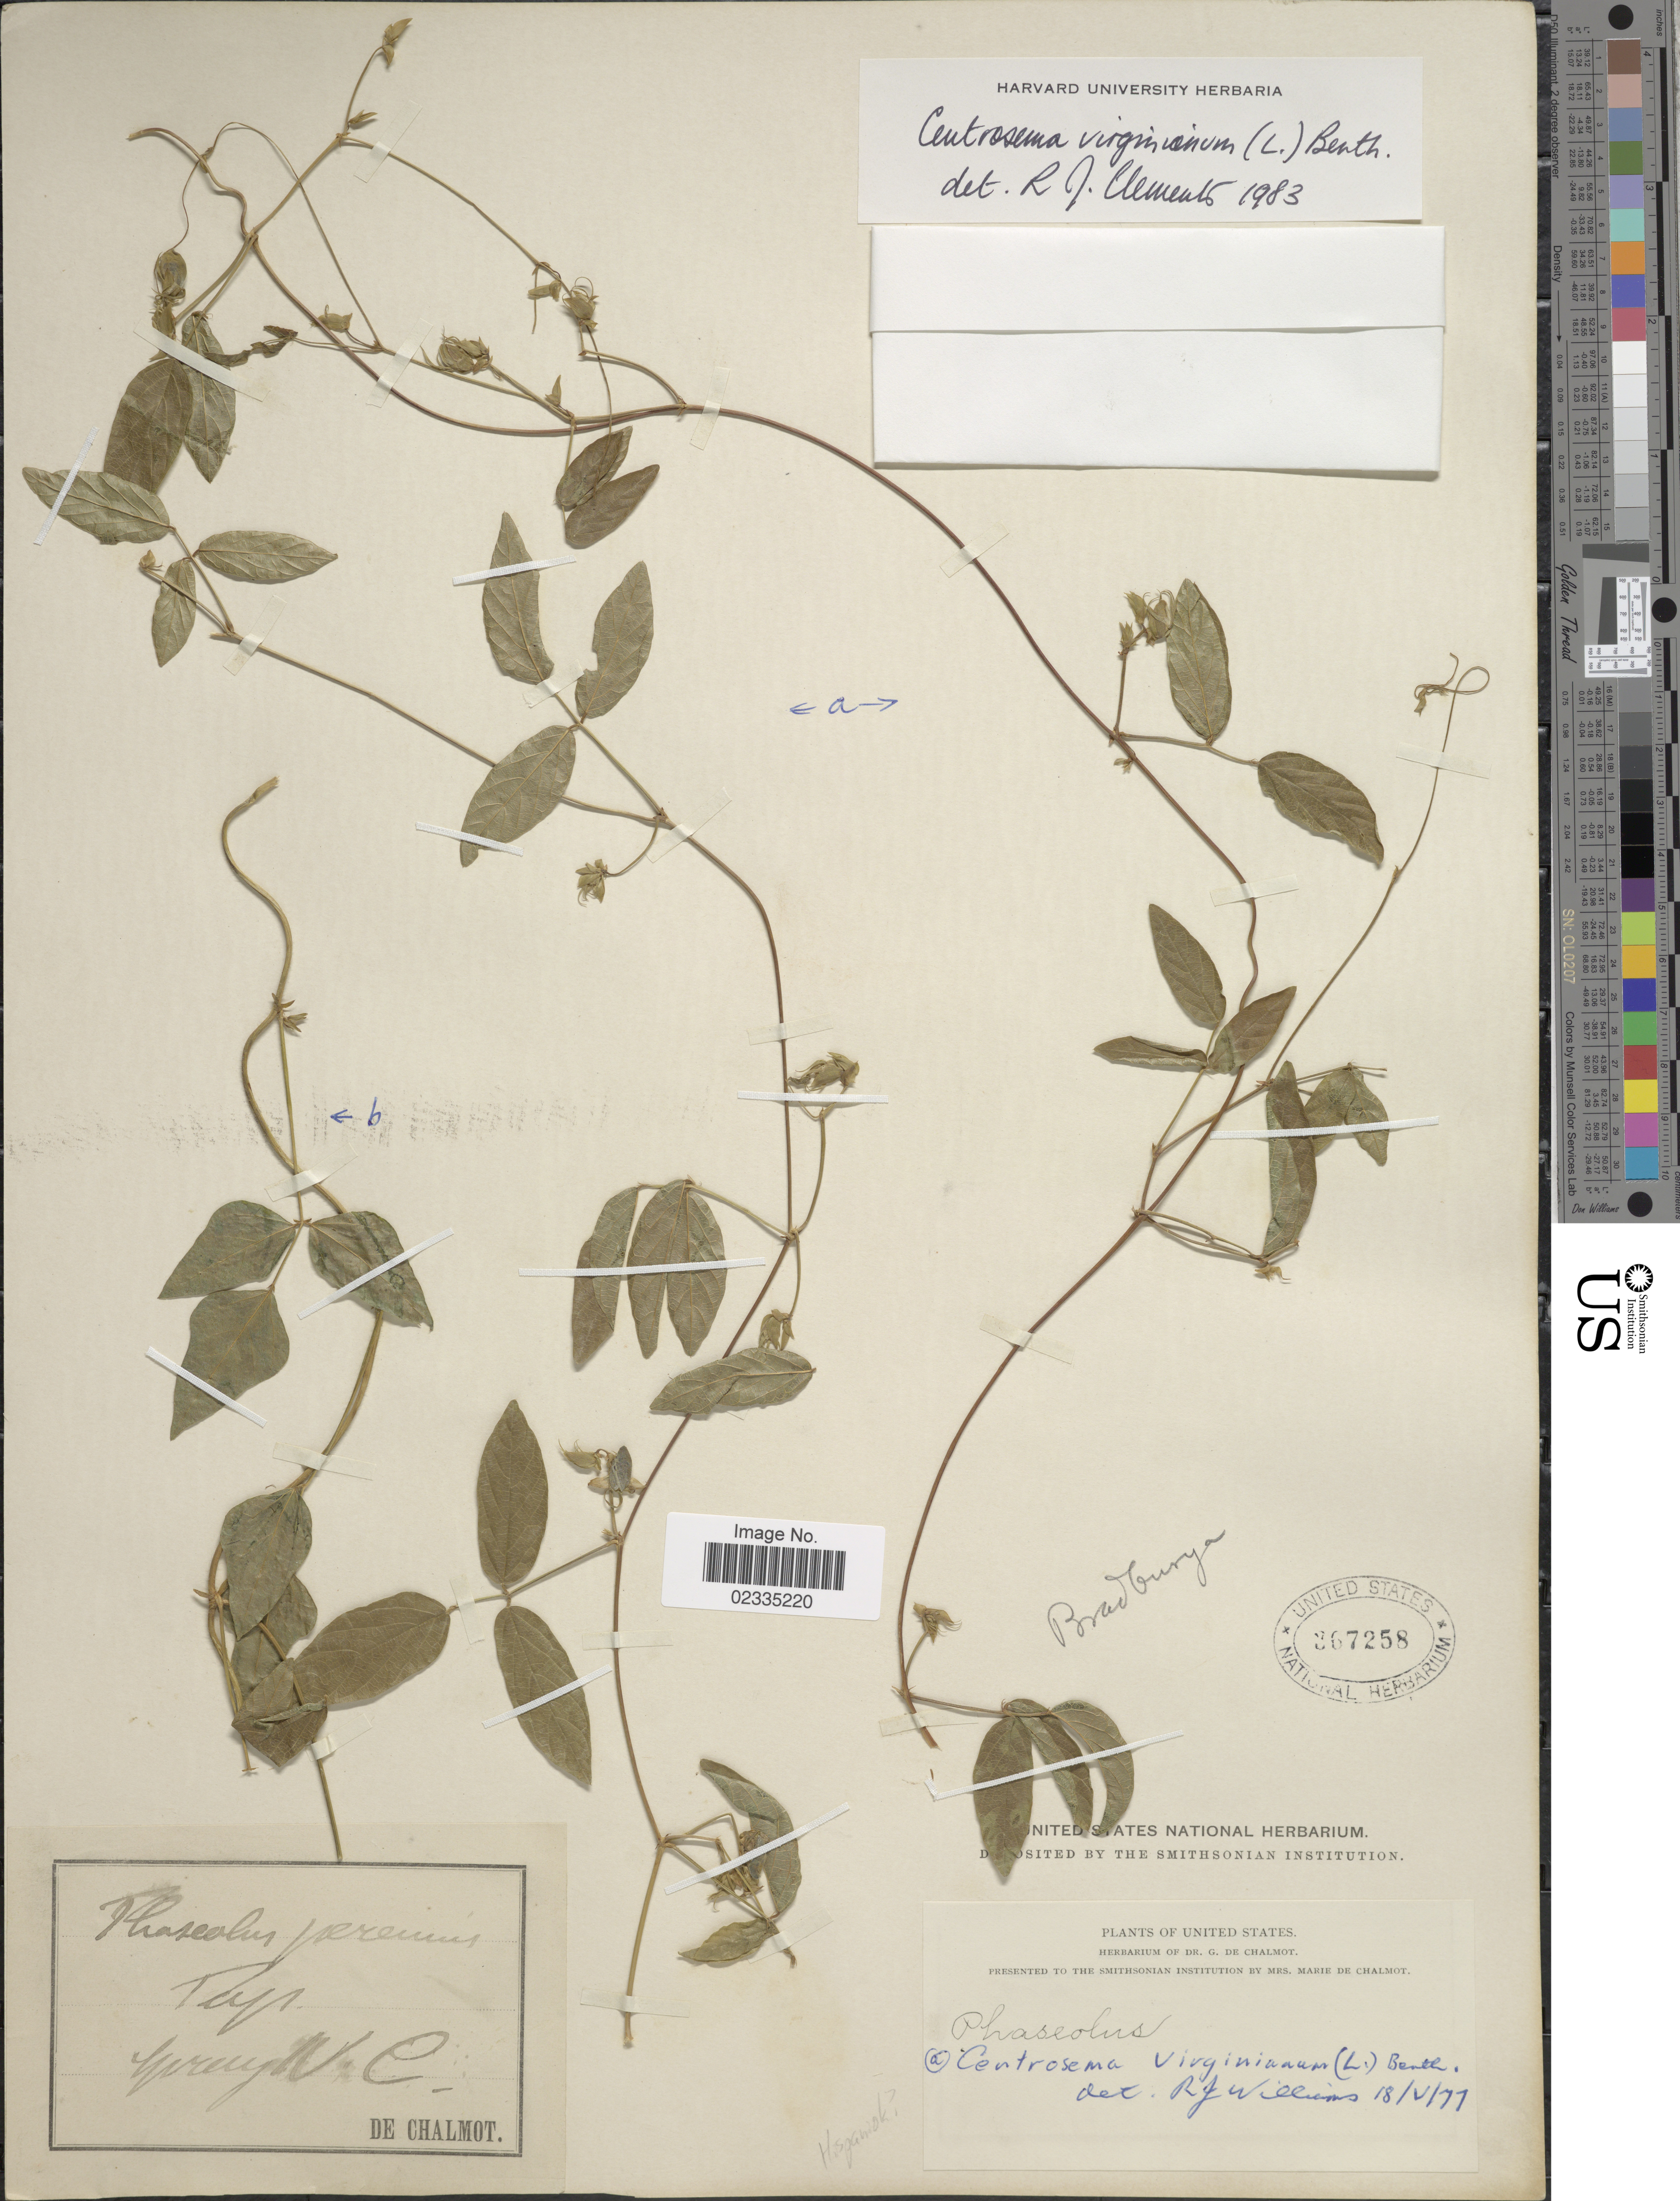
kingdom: Plantae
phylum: Tracheophyta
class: Magnoliopsida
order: Fabales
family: Fabaceae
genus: Centrosema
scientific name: Centrosema virginianum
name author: (L.) Benth.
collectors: G. de Chalmot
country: United States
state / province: North Carolina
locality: Spray.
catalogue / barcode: US 367258